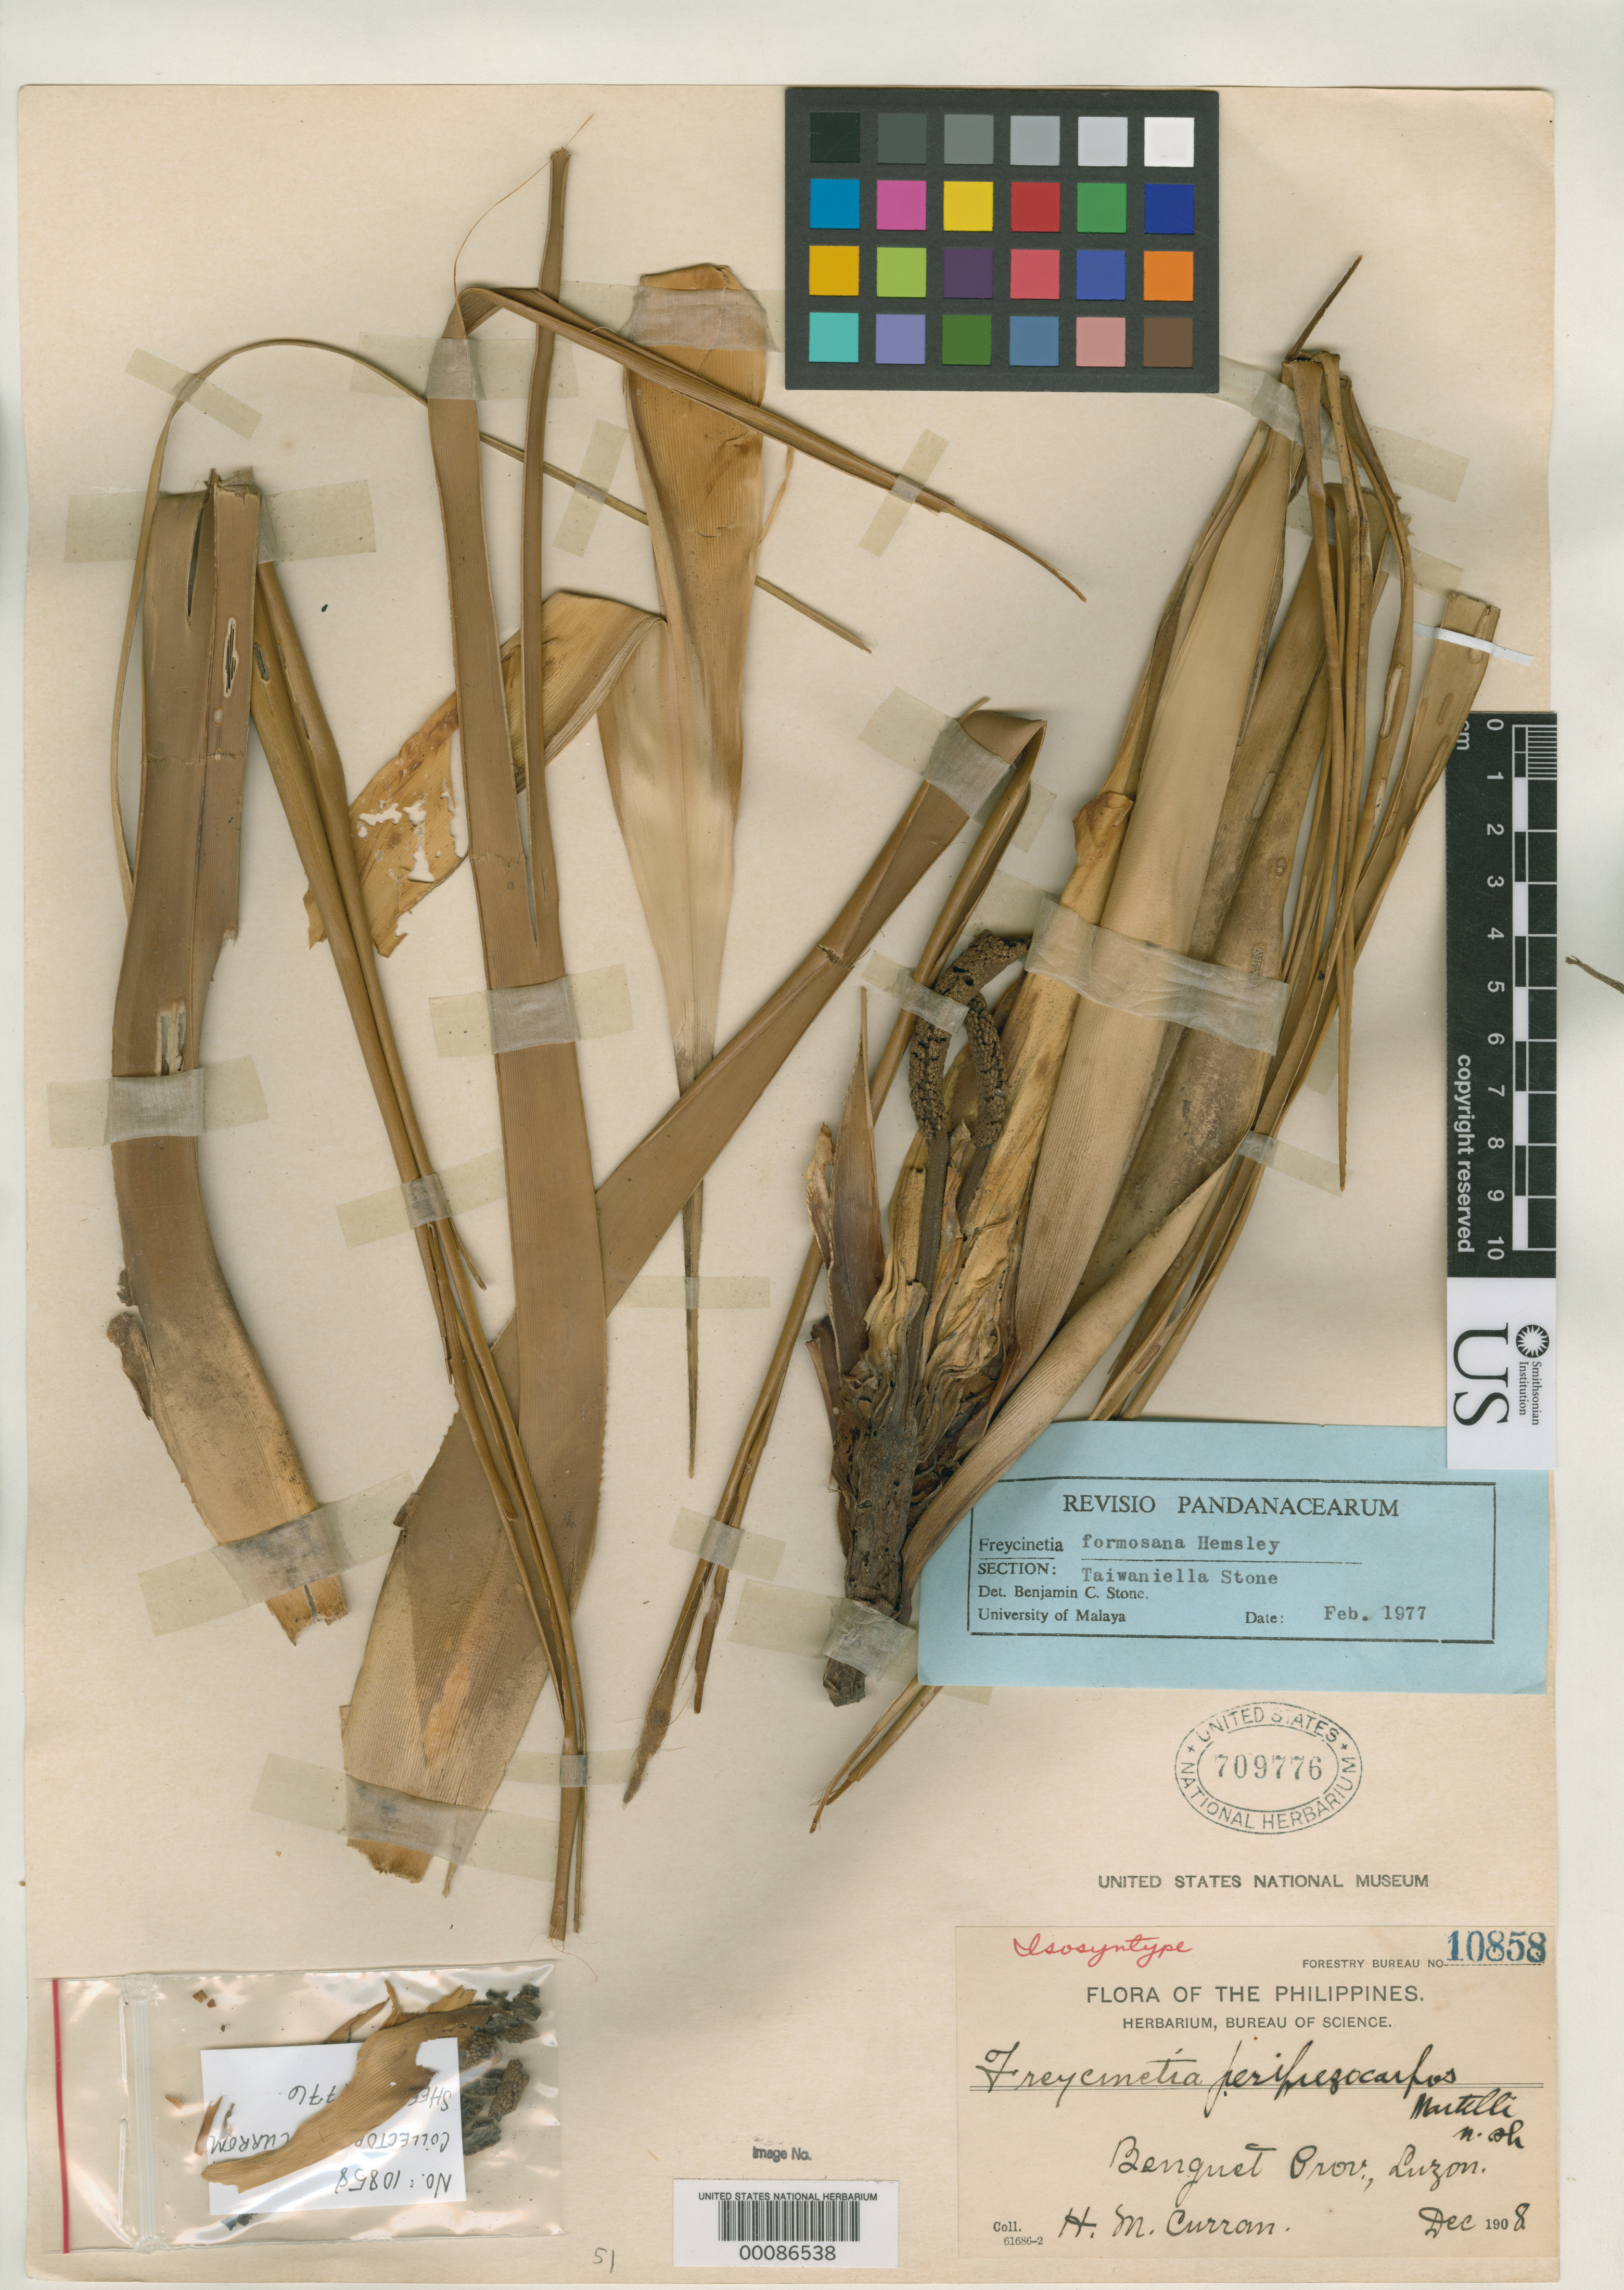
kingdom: Plantae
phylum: Tracheophyta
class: Liliopsida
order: Pandanales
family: Pandanaceae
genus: Freycinetia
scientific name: Freycinetia peripiezocarpa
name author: Martelli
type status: Isosyntype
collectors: H. M. Curran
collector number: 10858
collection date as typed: Dec 1908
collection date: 1908-12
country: Philippines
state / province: Cordillera (Administrative Region)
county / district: Benguet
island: Luzon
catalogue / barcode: US 709776